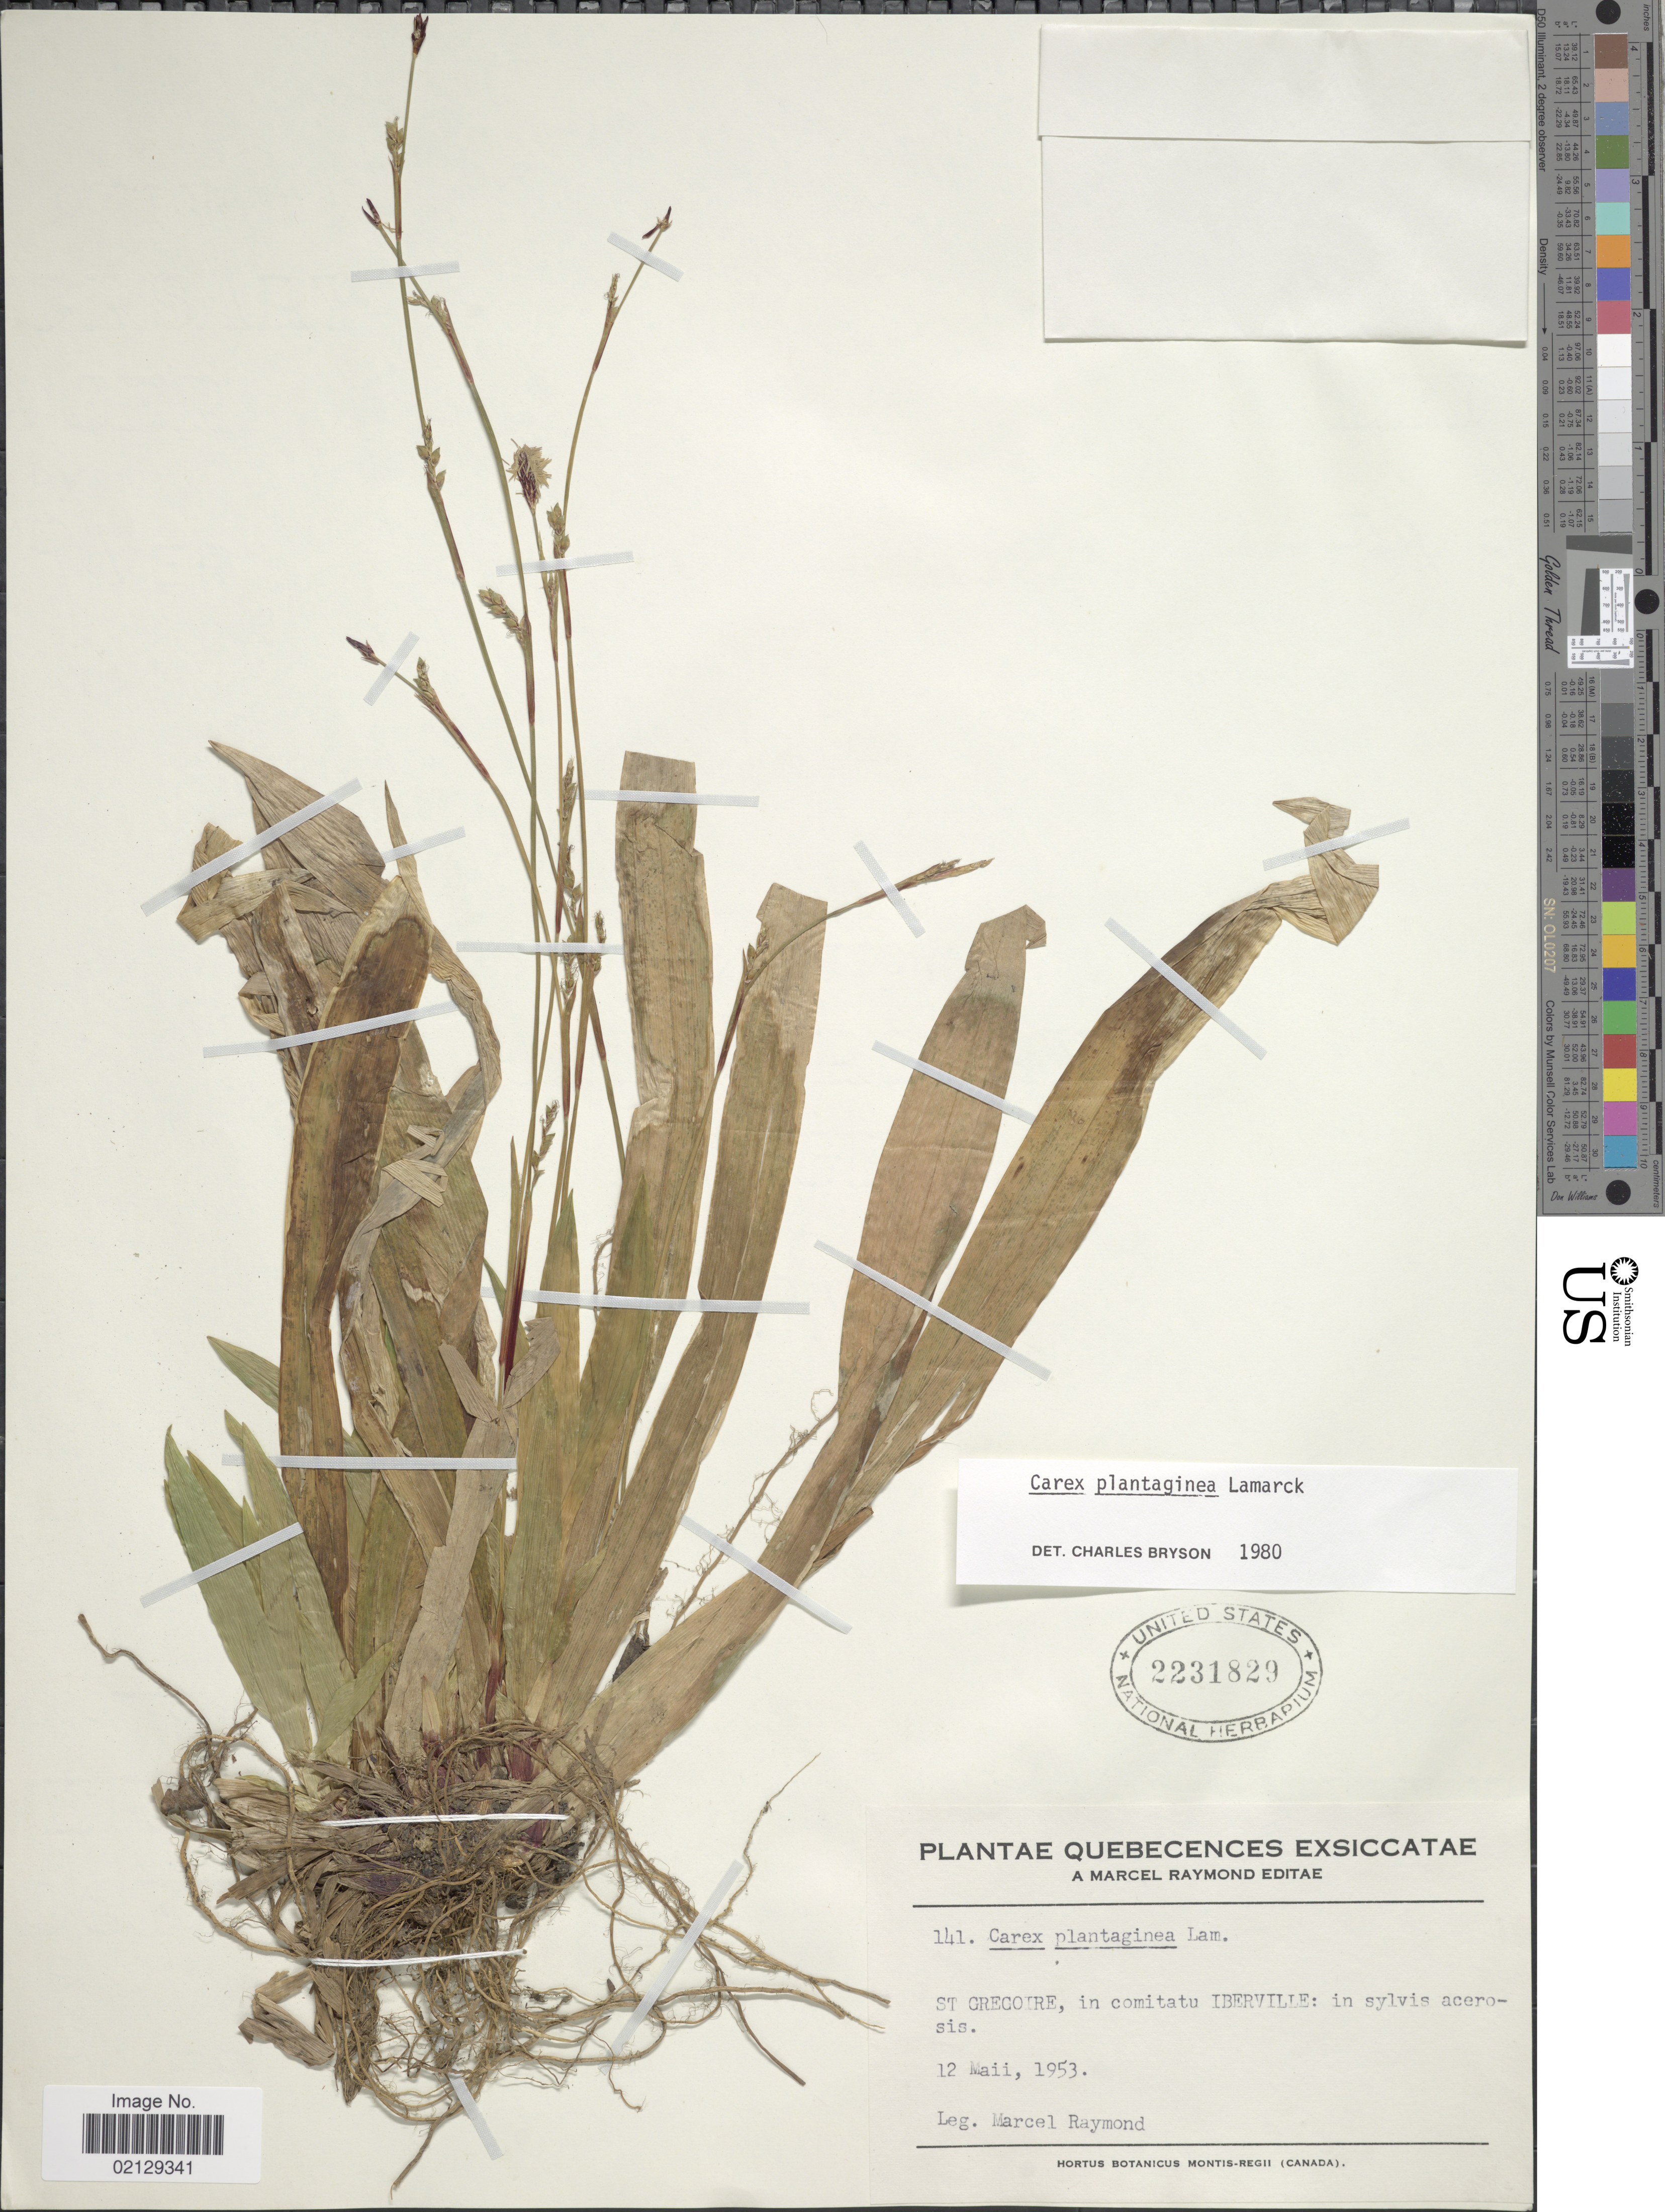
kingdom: Plantae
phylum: Tracheophyta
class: Liliopsida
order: Poales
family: Cyperaceae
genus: Carex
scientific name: Carex plantaginea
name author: Lam.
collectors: M. Raymond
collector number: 141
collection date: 1953-05-12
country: Canada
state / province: Quebec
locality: St. Gregoire, in comitatu Iberville: in sylvis acerosis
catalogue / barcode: US 2231829